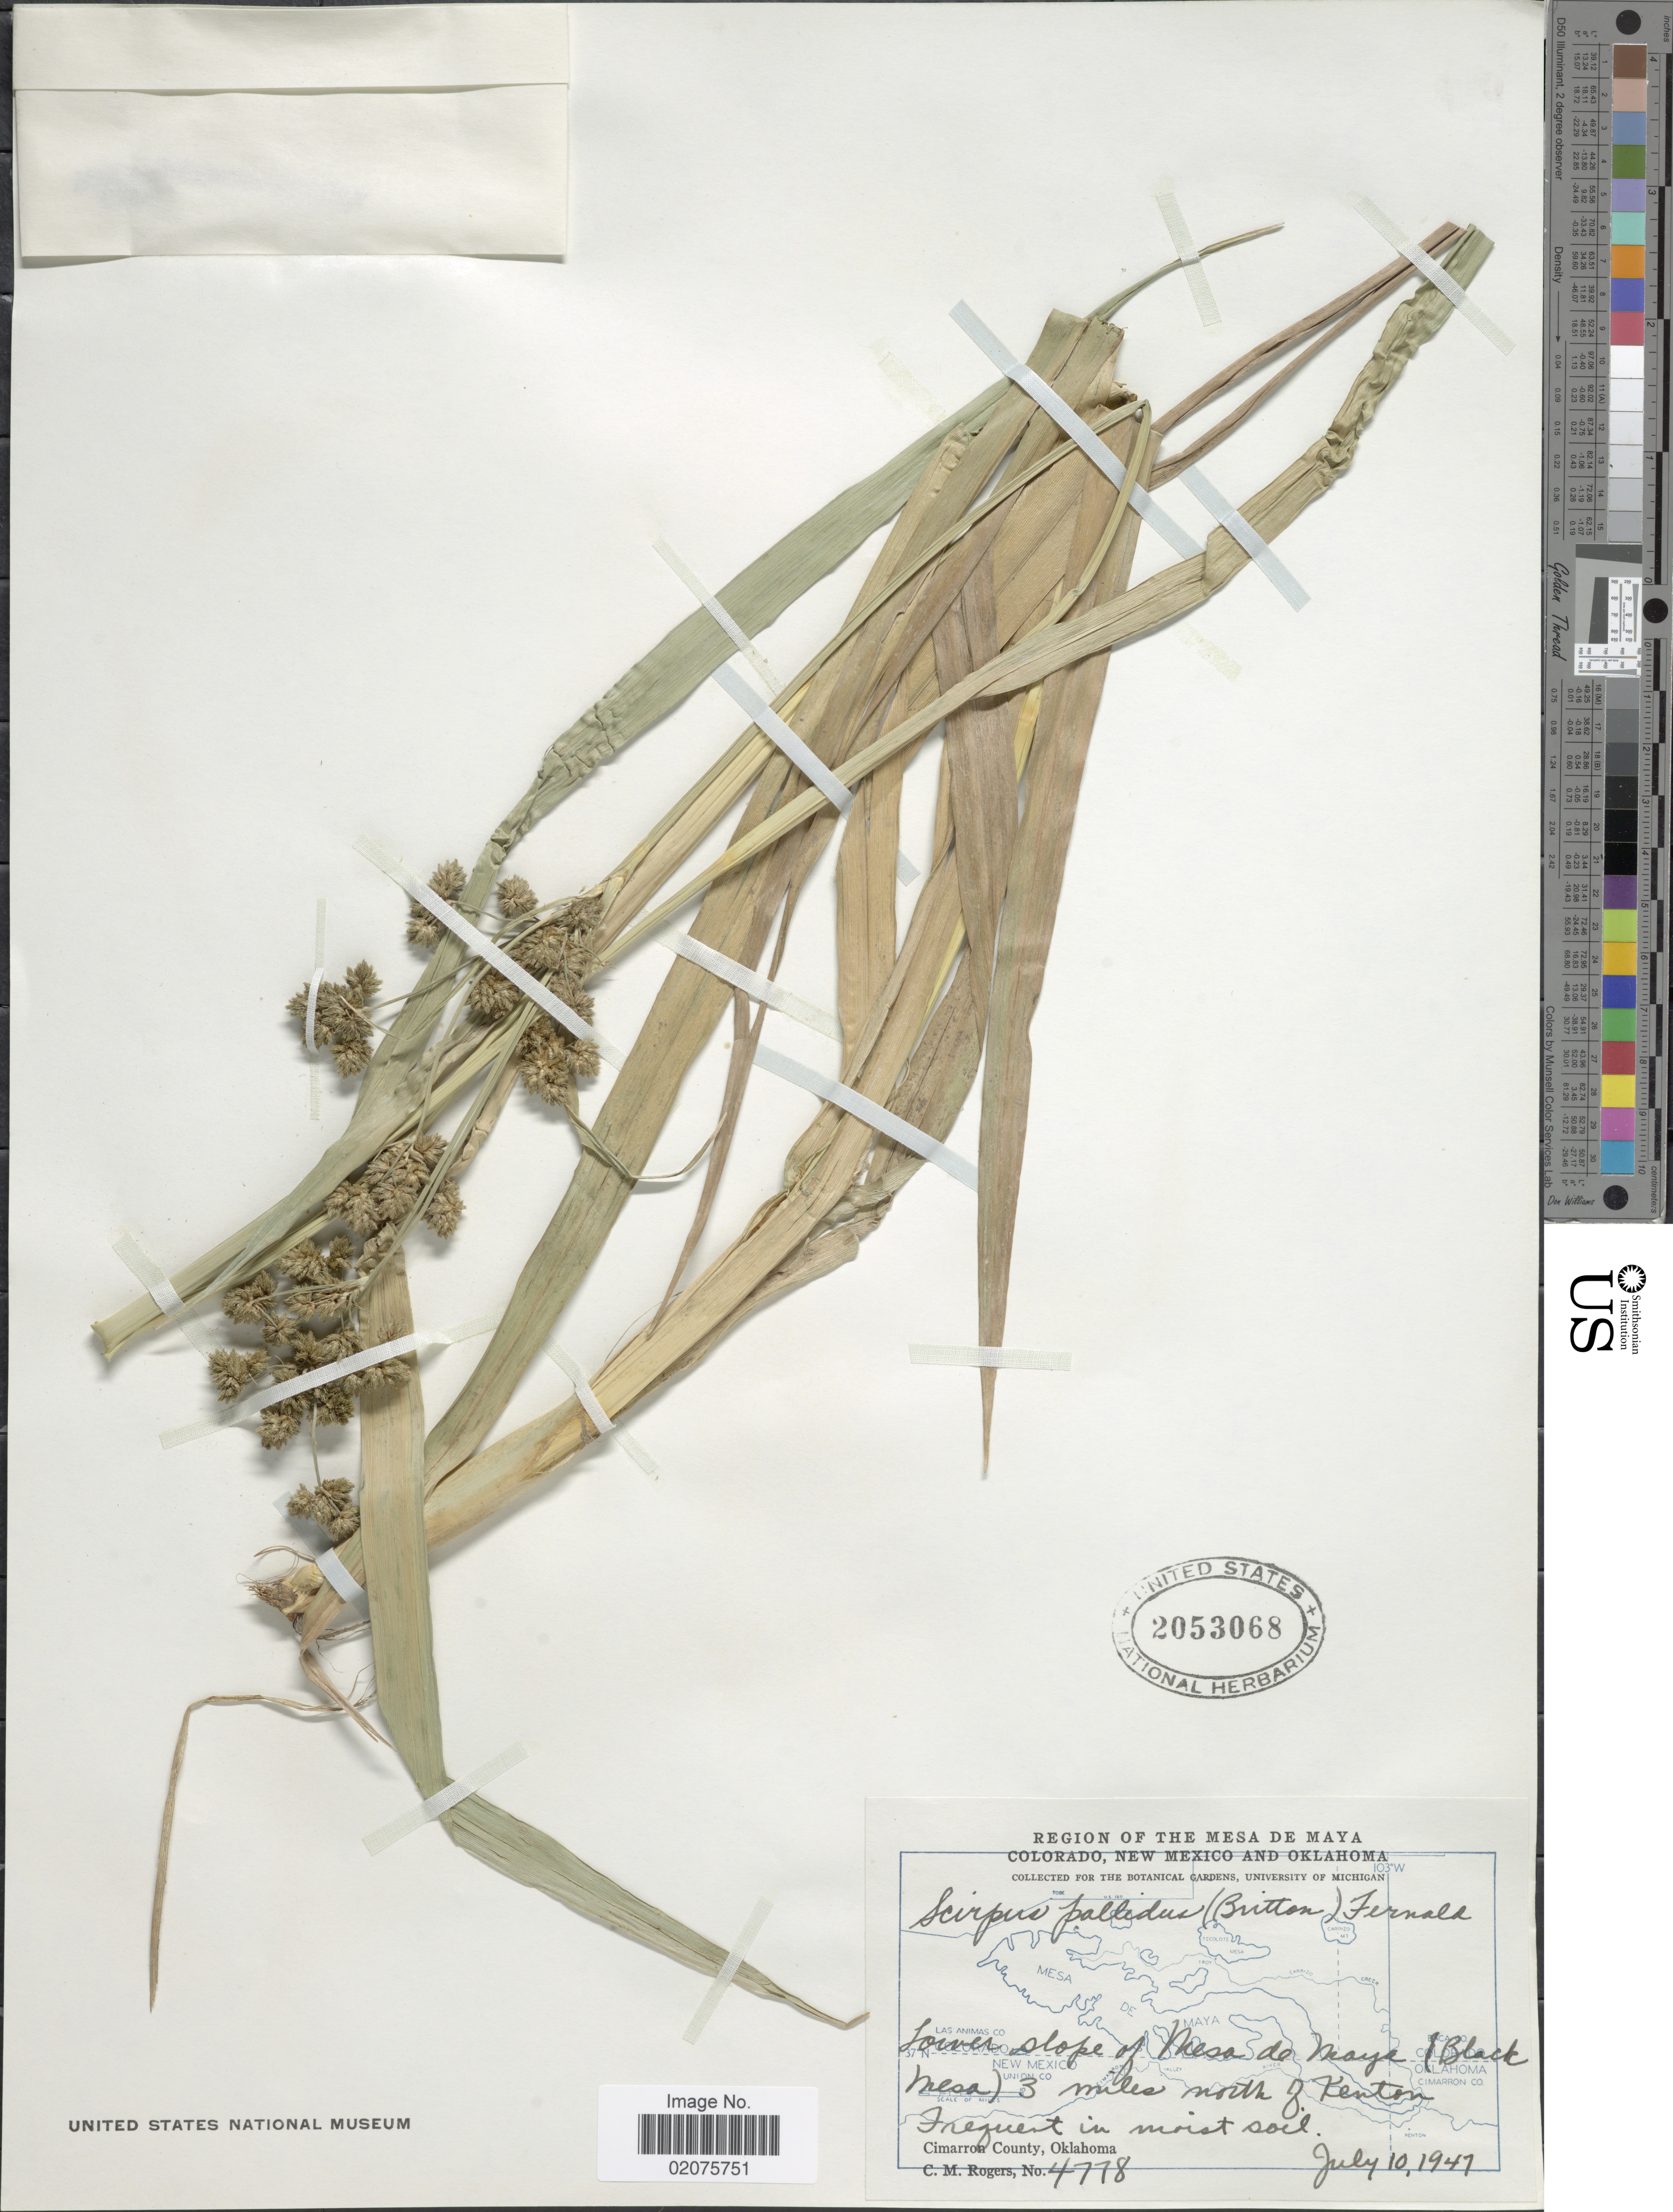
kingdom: Plantae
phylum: Tracheophyta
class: Liliopsida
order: Poales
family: Cyperaceae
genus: Scirpus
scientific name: Scirpus pallidus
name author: (Britton) Fernald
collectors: C. M. Rogers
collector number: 4778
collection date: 1947-07-10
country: United States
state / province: Oklahoma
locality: Lower slopes of Mesa de Maya (Black Mesa) 3 miles north of Kenton. Cimarron County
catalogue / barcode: US 2053068